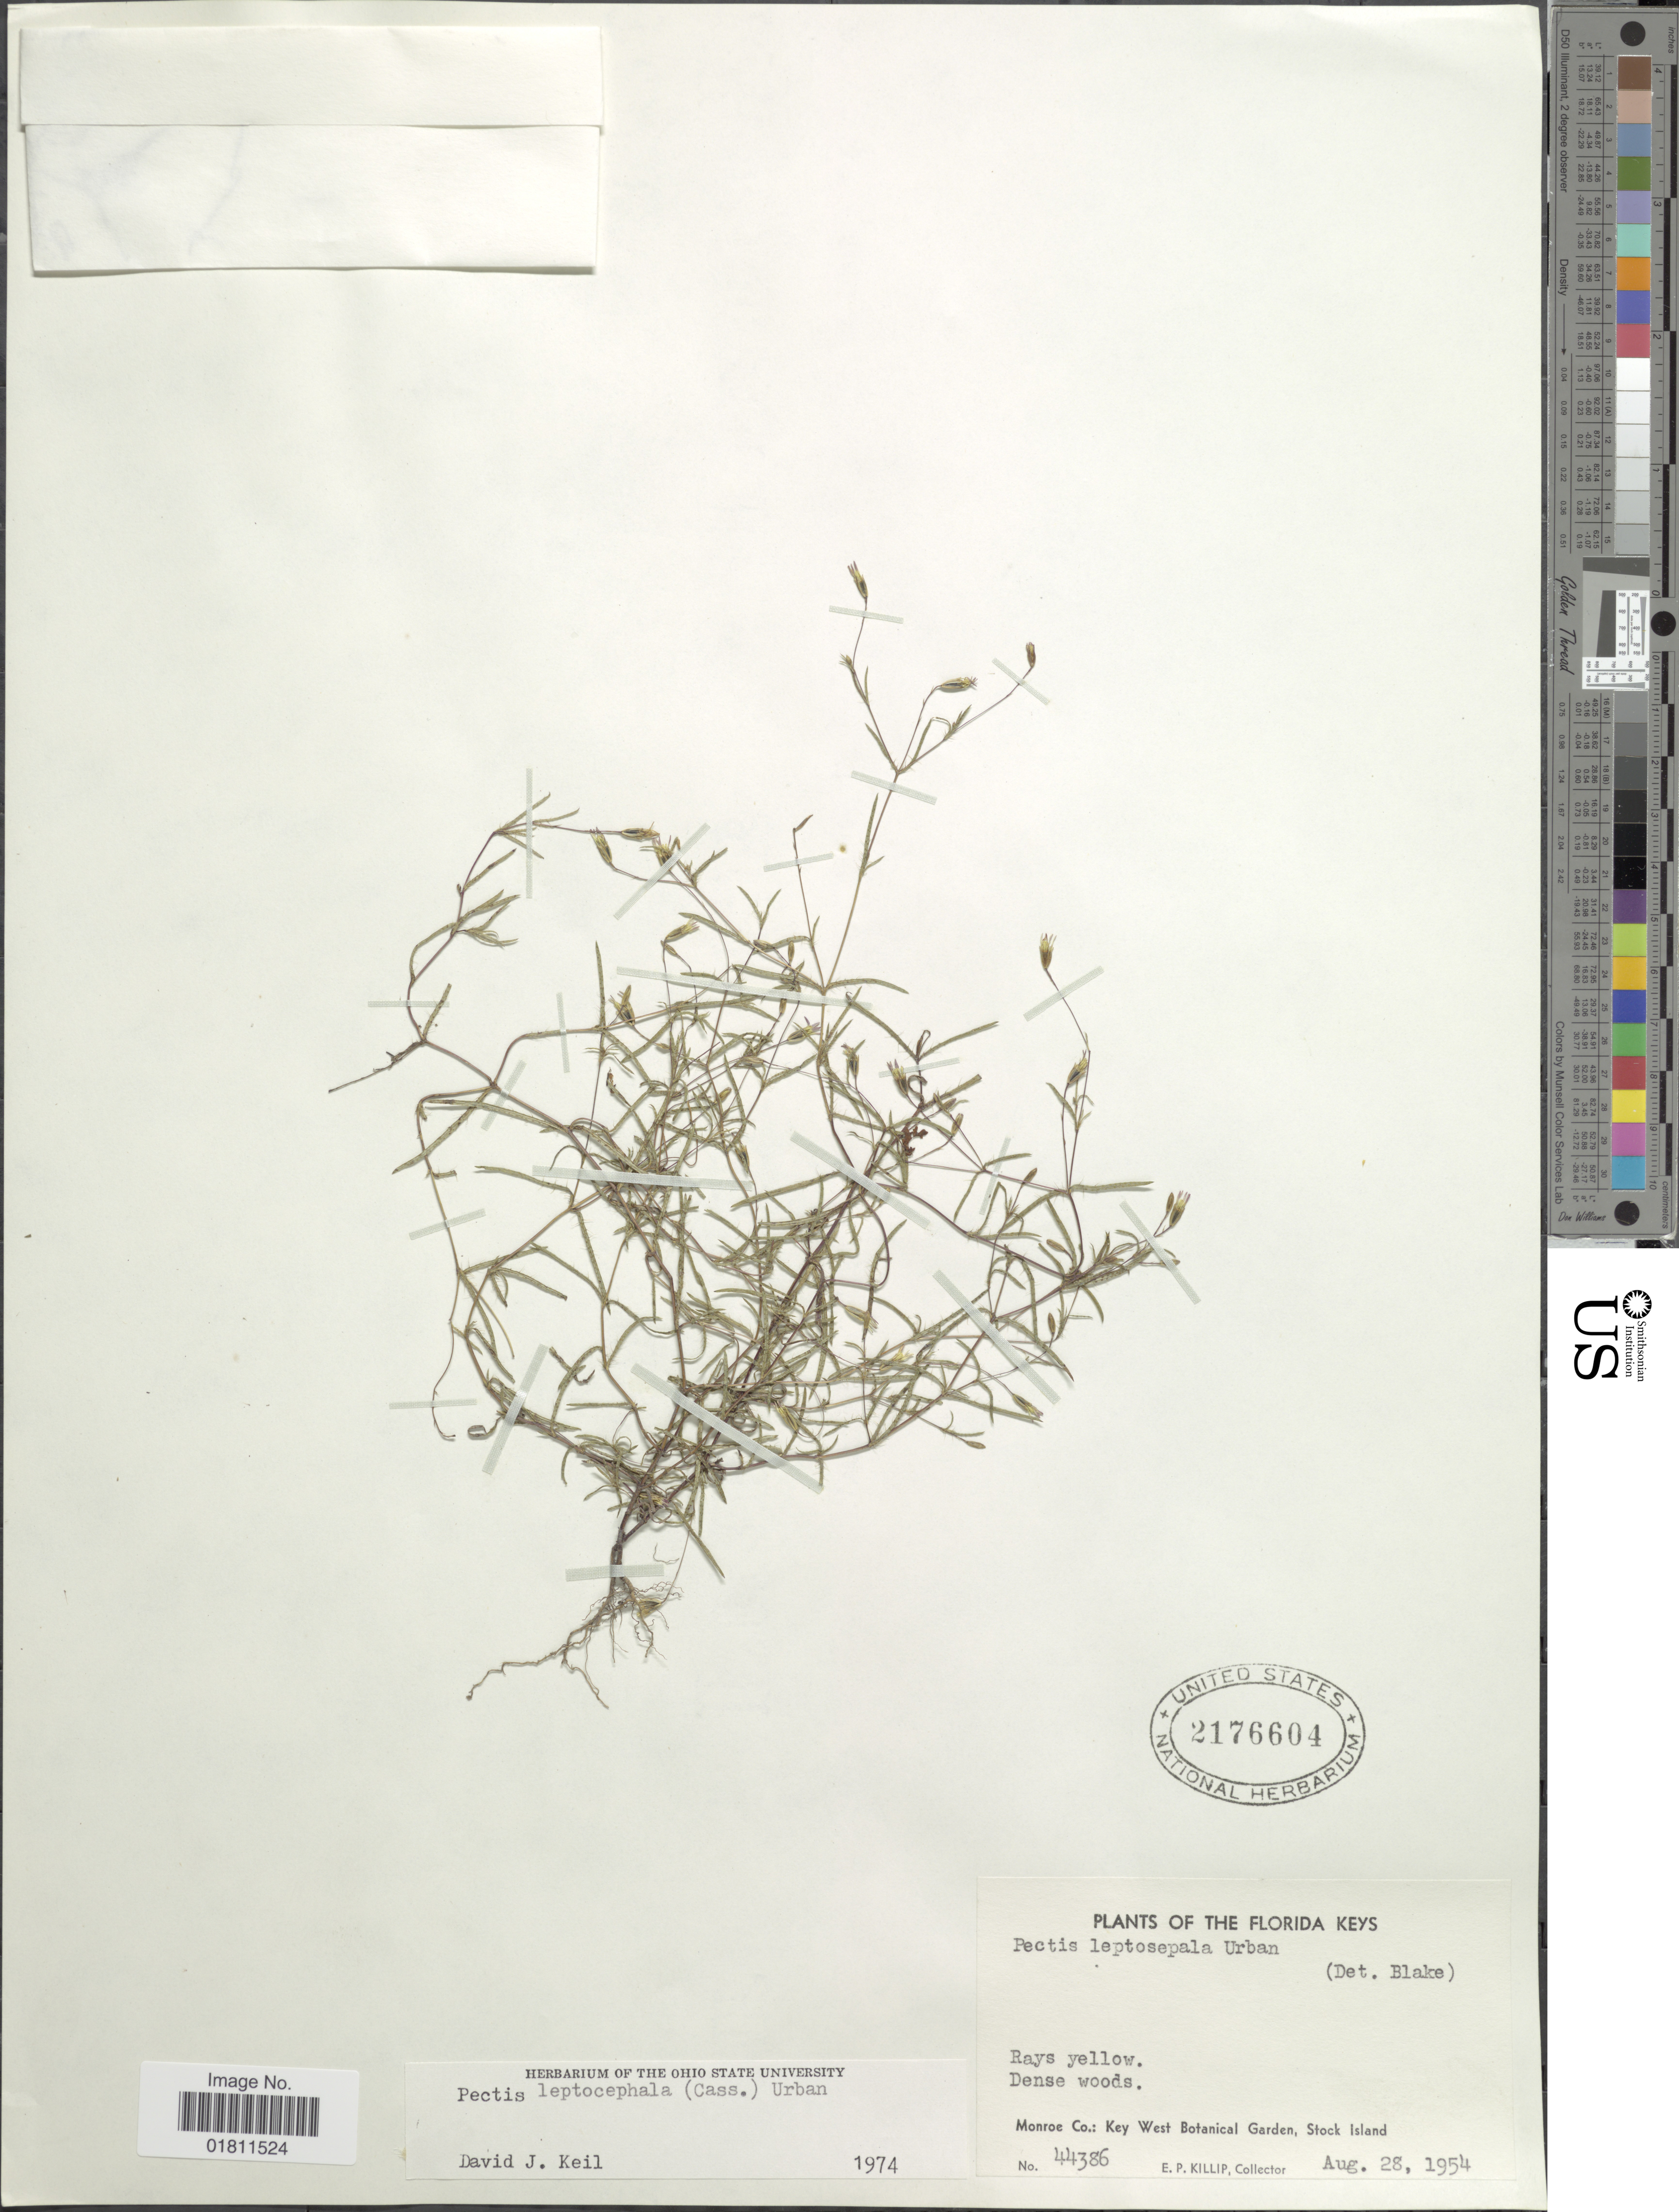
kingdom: Plantae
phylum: Tracheophyta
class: Magnoliopsida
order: Asterales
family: Asteraceae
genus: Pectis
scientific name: Pectis leptocephala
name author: (Cass.) Urb.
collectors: E. P. Killip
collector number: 44386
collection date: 1954-08-28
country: United States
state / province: Florida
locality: Florida Keys. Monroe Co.: Key West Botanical Garden. Stock Island.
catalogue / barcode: US 2176604